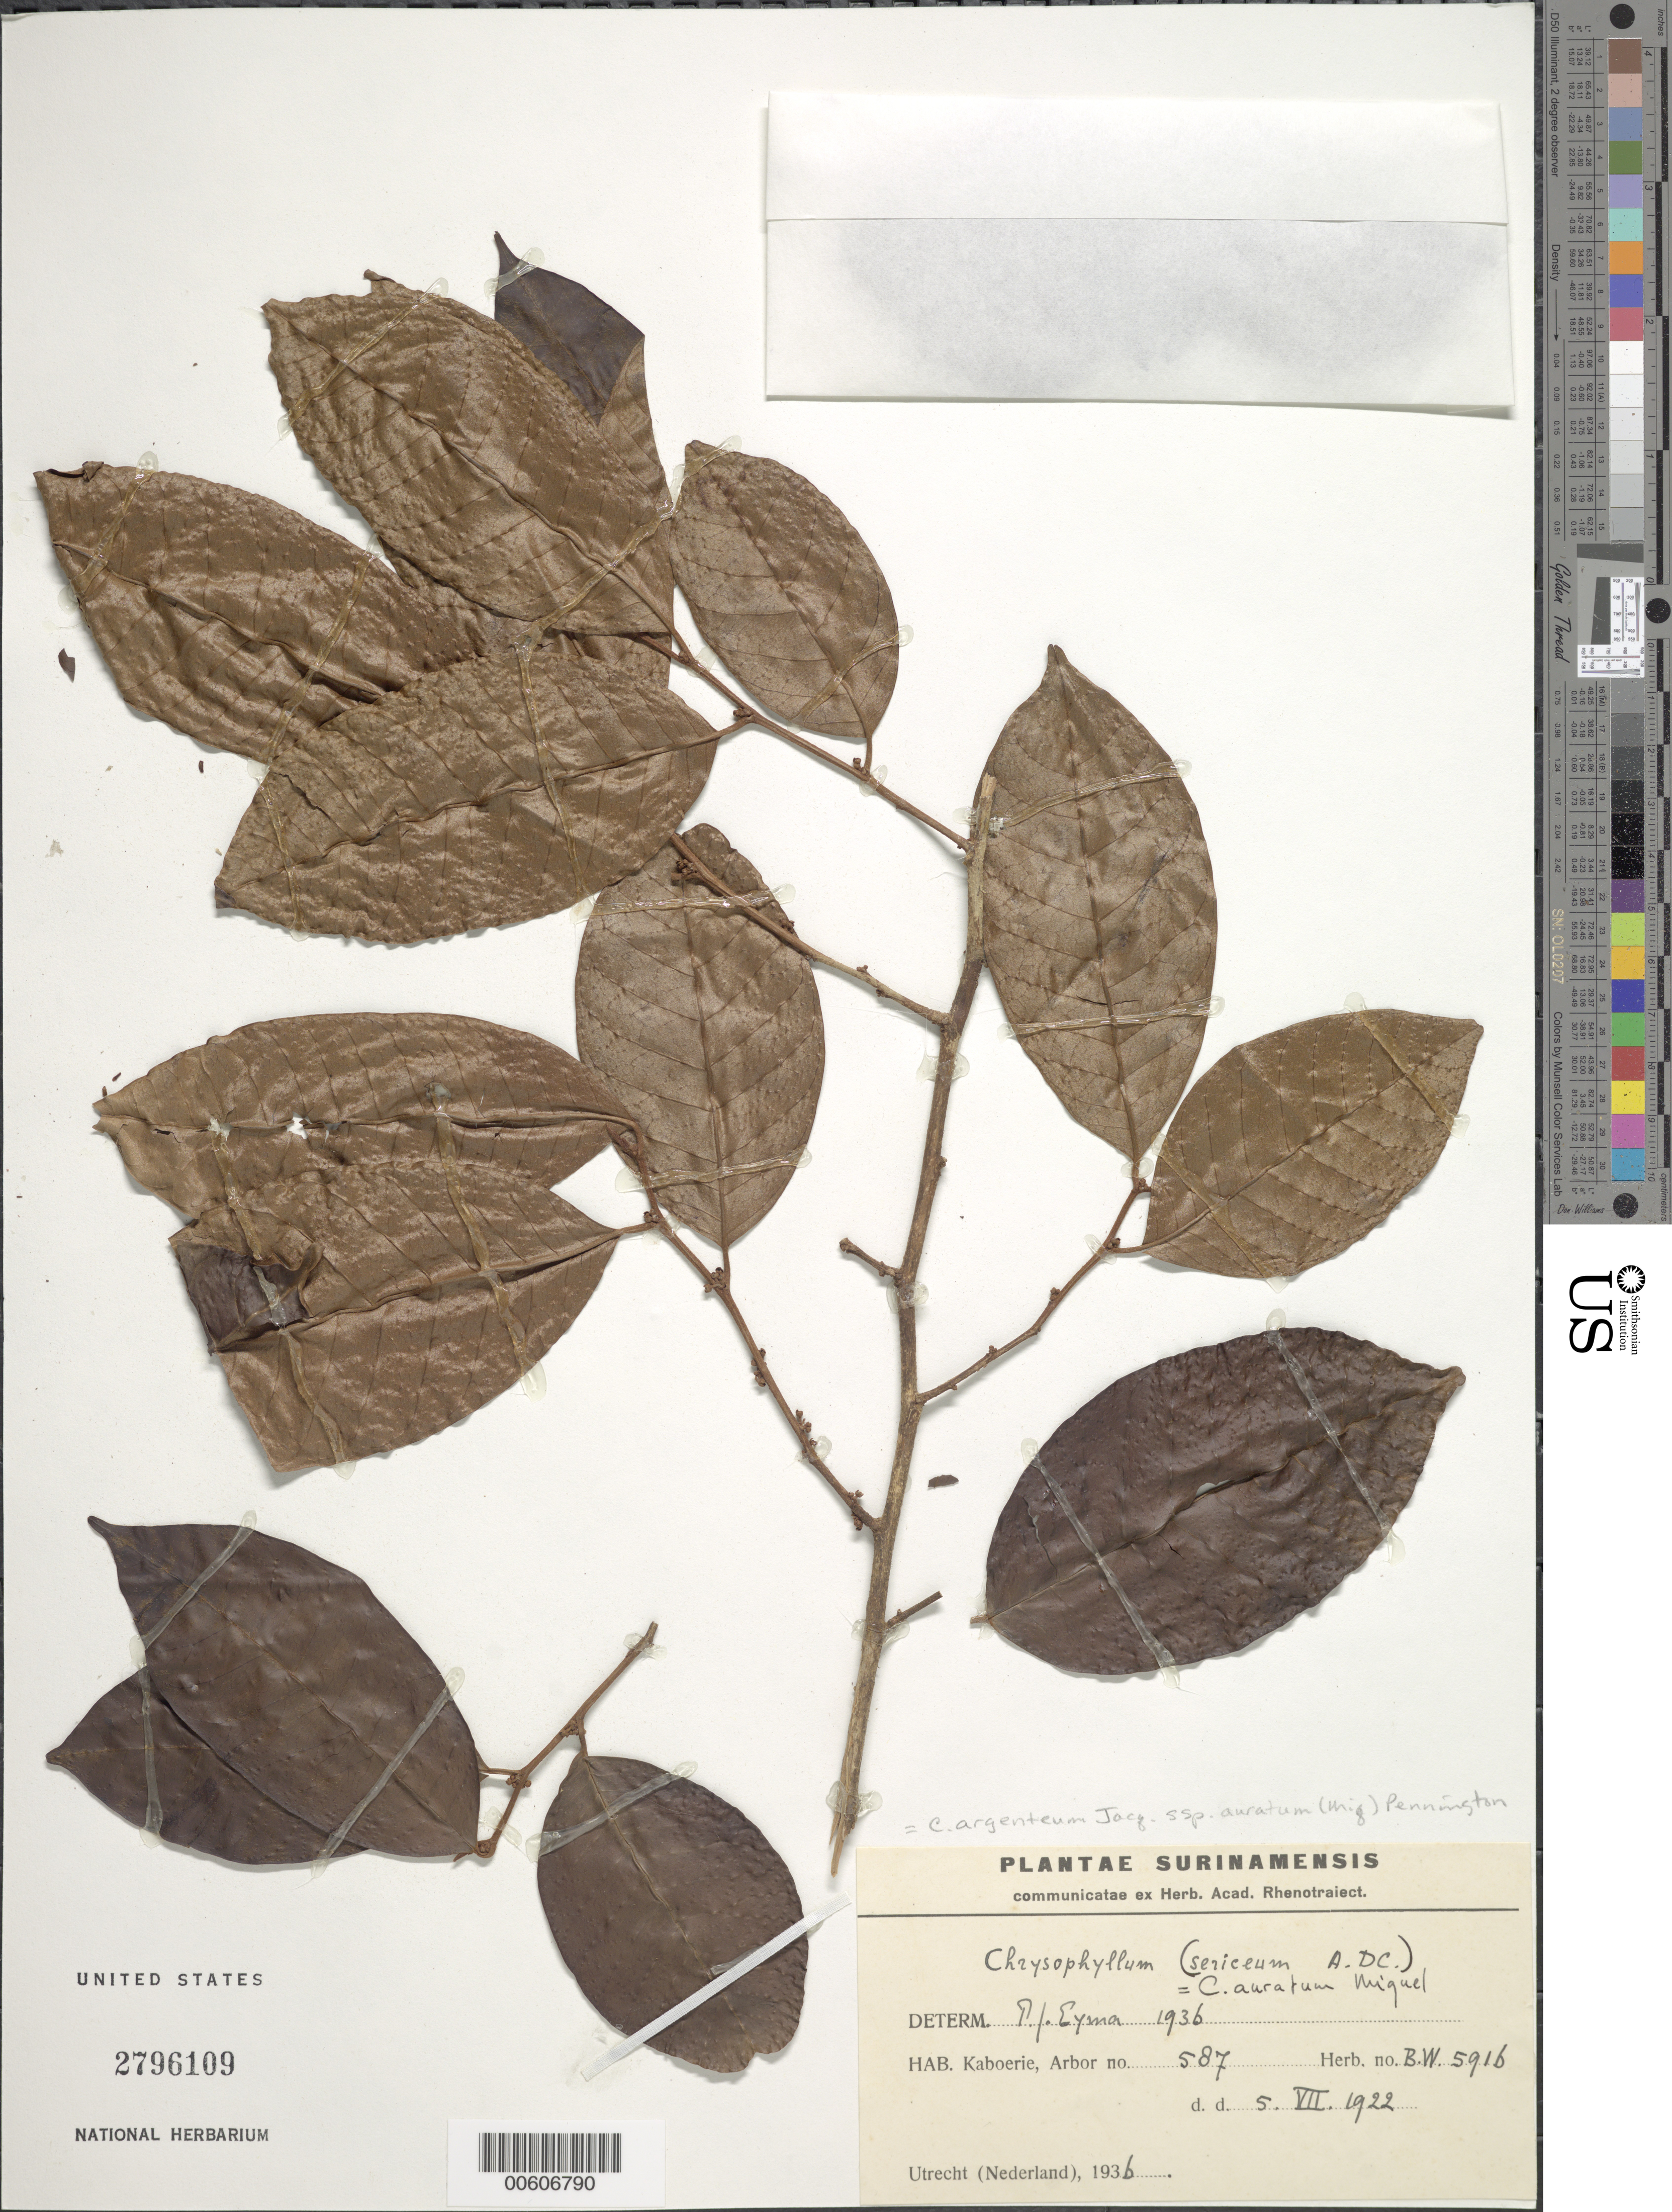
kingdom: Plantae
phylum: Tracheophyta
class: Magnoliopsida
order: Ericales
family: Sapotaceae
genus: Chrysophyllum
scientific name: Chrysophyllum argenteum subsp. auratum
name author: (Miq.) T.D. Penn.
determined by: Pennington, T. D., (K)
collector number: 5916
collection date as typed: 5-Jul-22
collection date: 1922-07-05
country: Suriname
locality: Kaboerie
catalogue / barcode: US 2796109